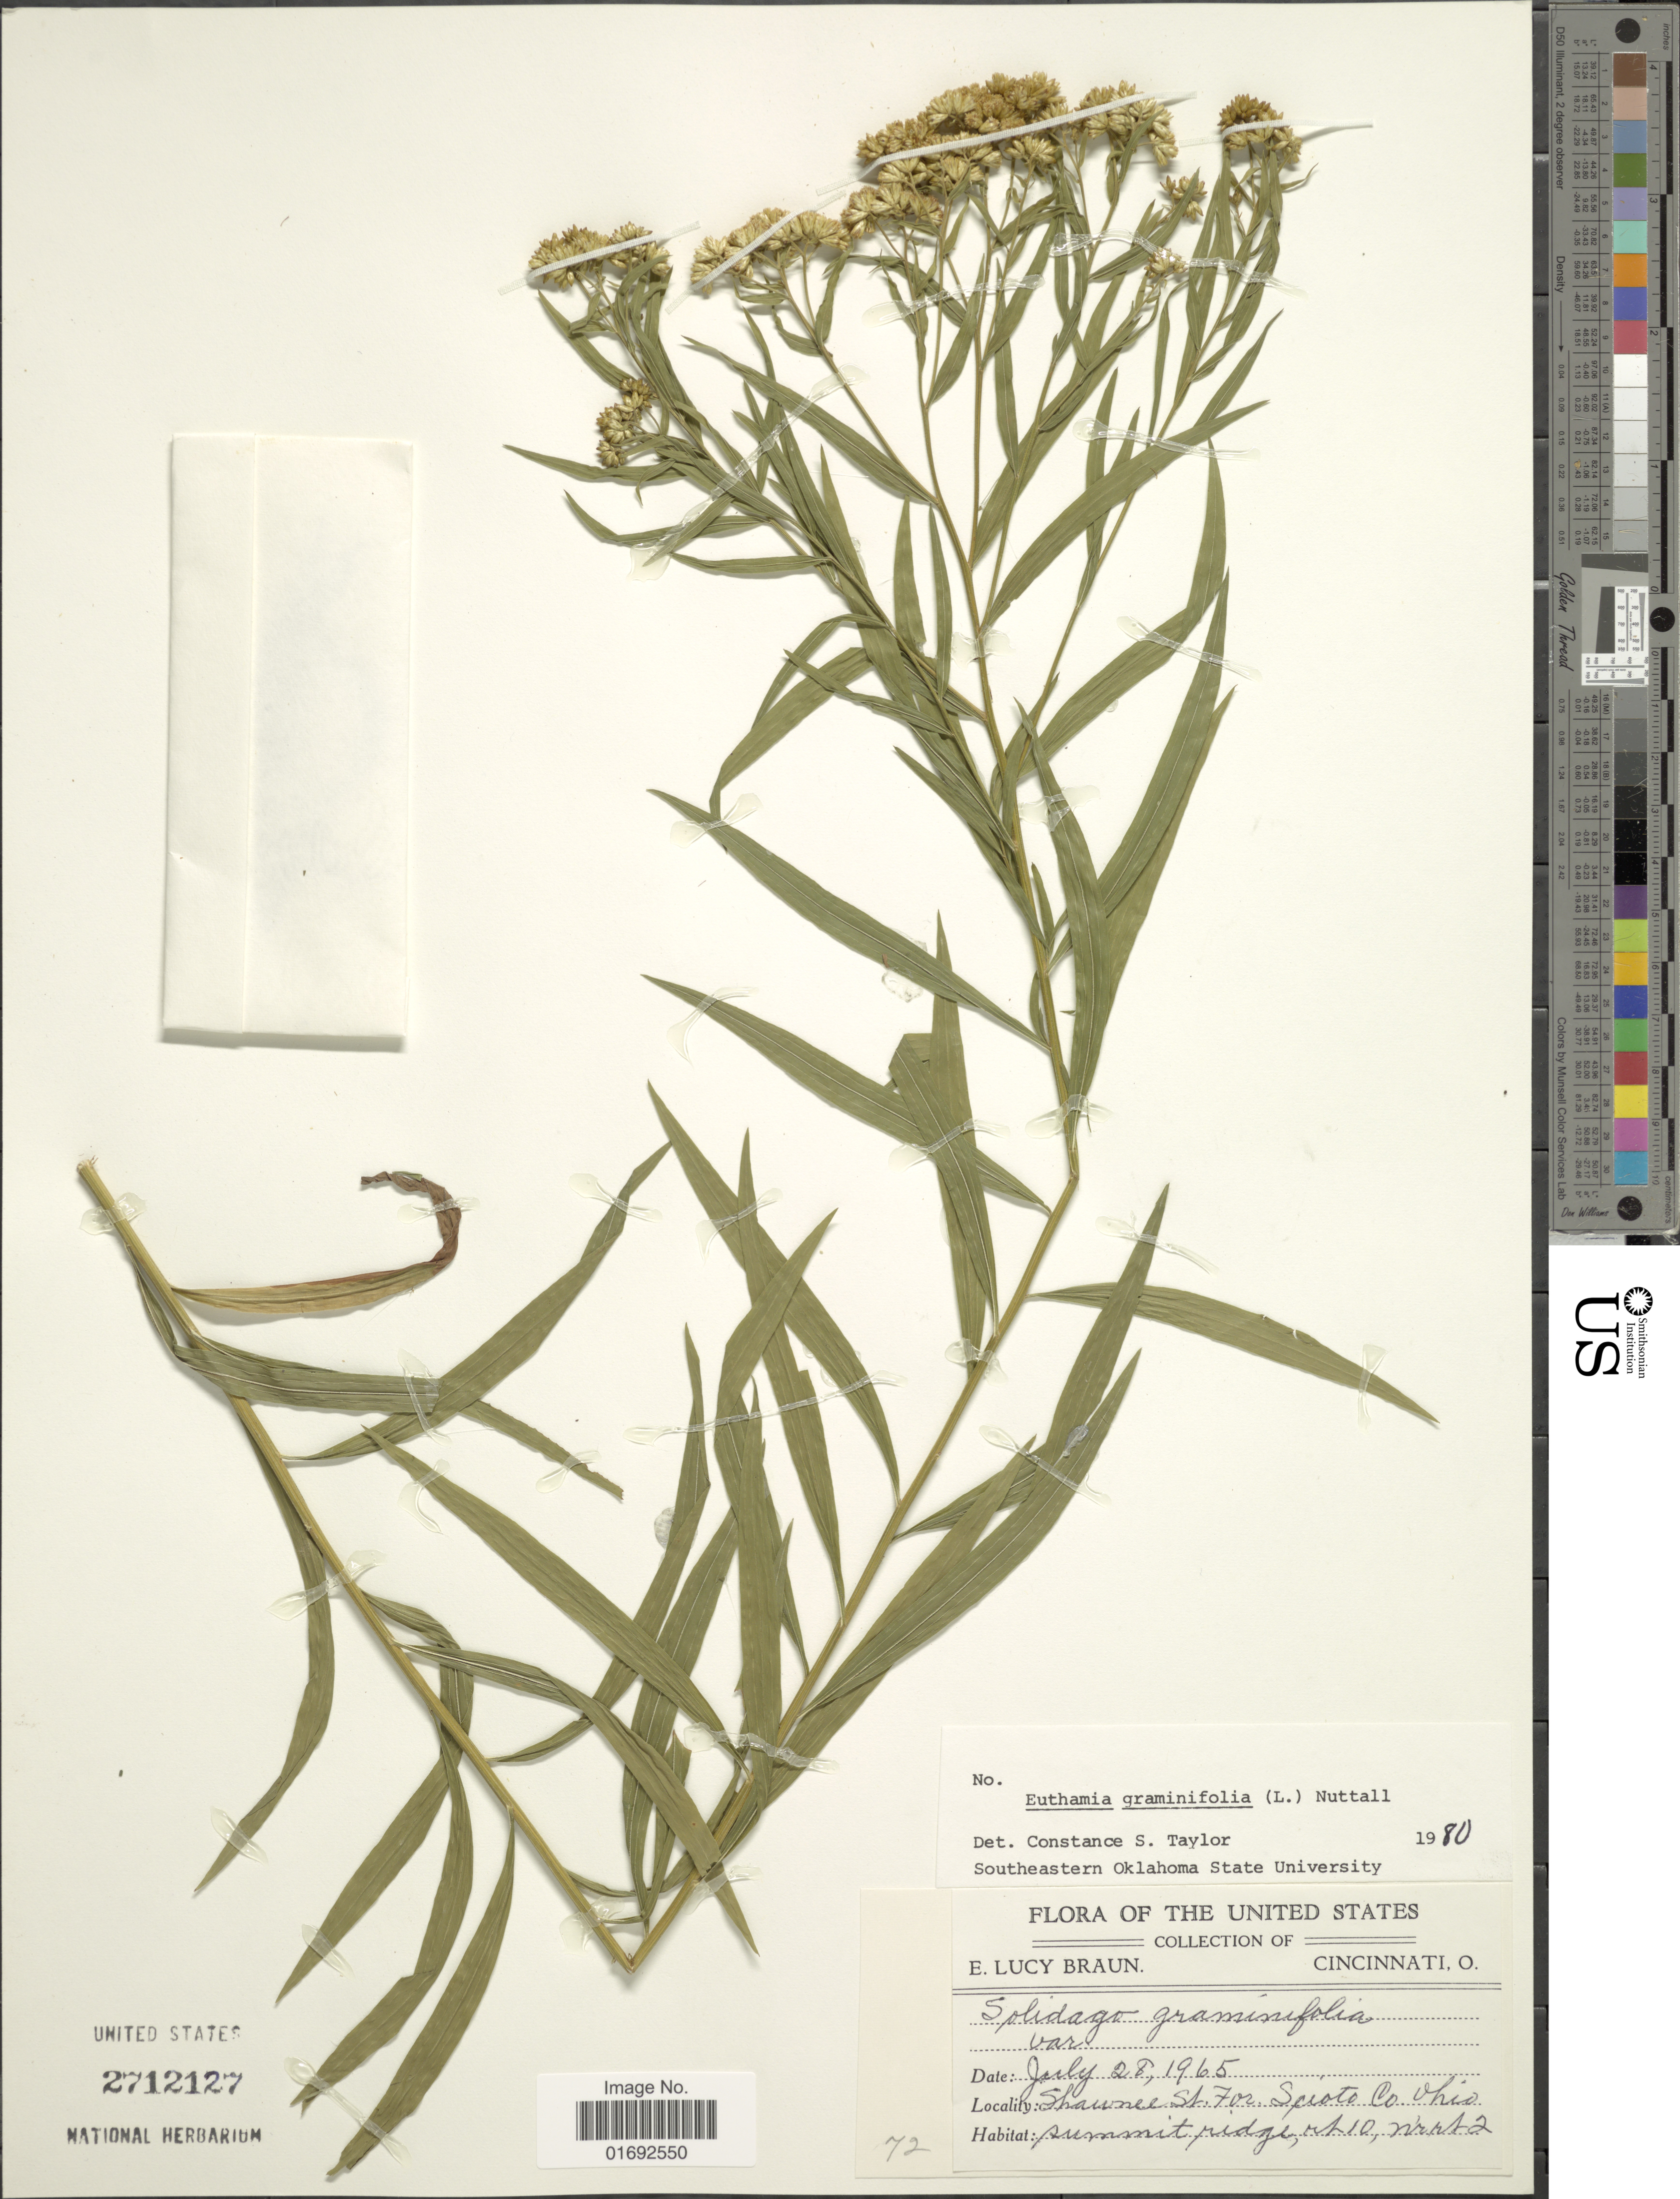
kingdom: Plantae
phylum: Tracheophyta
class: Magnoliopsida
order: Asterales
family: Asteraceae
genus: Euthamia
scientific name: Euthamia graminifolia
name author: (L.) Nutt.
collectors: E. L. Braun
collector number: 72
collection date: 1965-08-28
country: United States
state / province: Ohio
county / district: Scioto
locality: Shawnee State Forest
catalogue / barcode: US 2712127